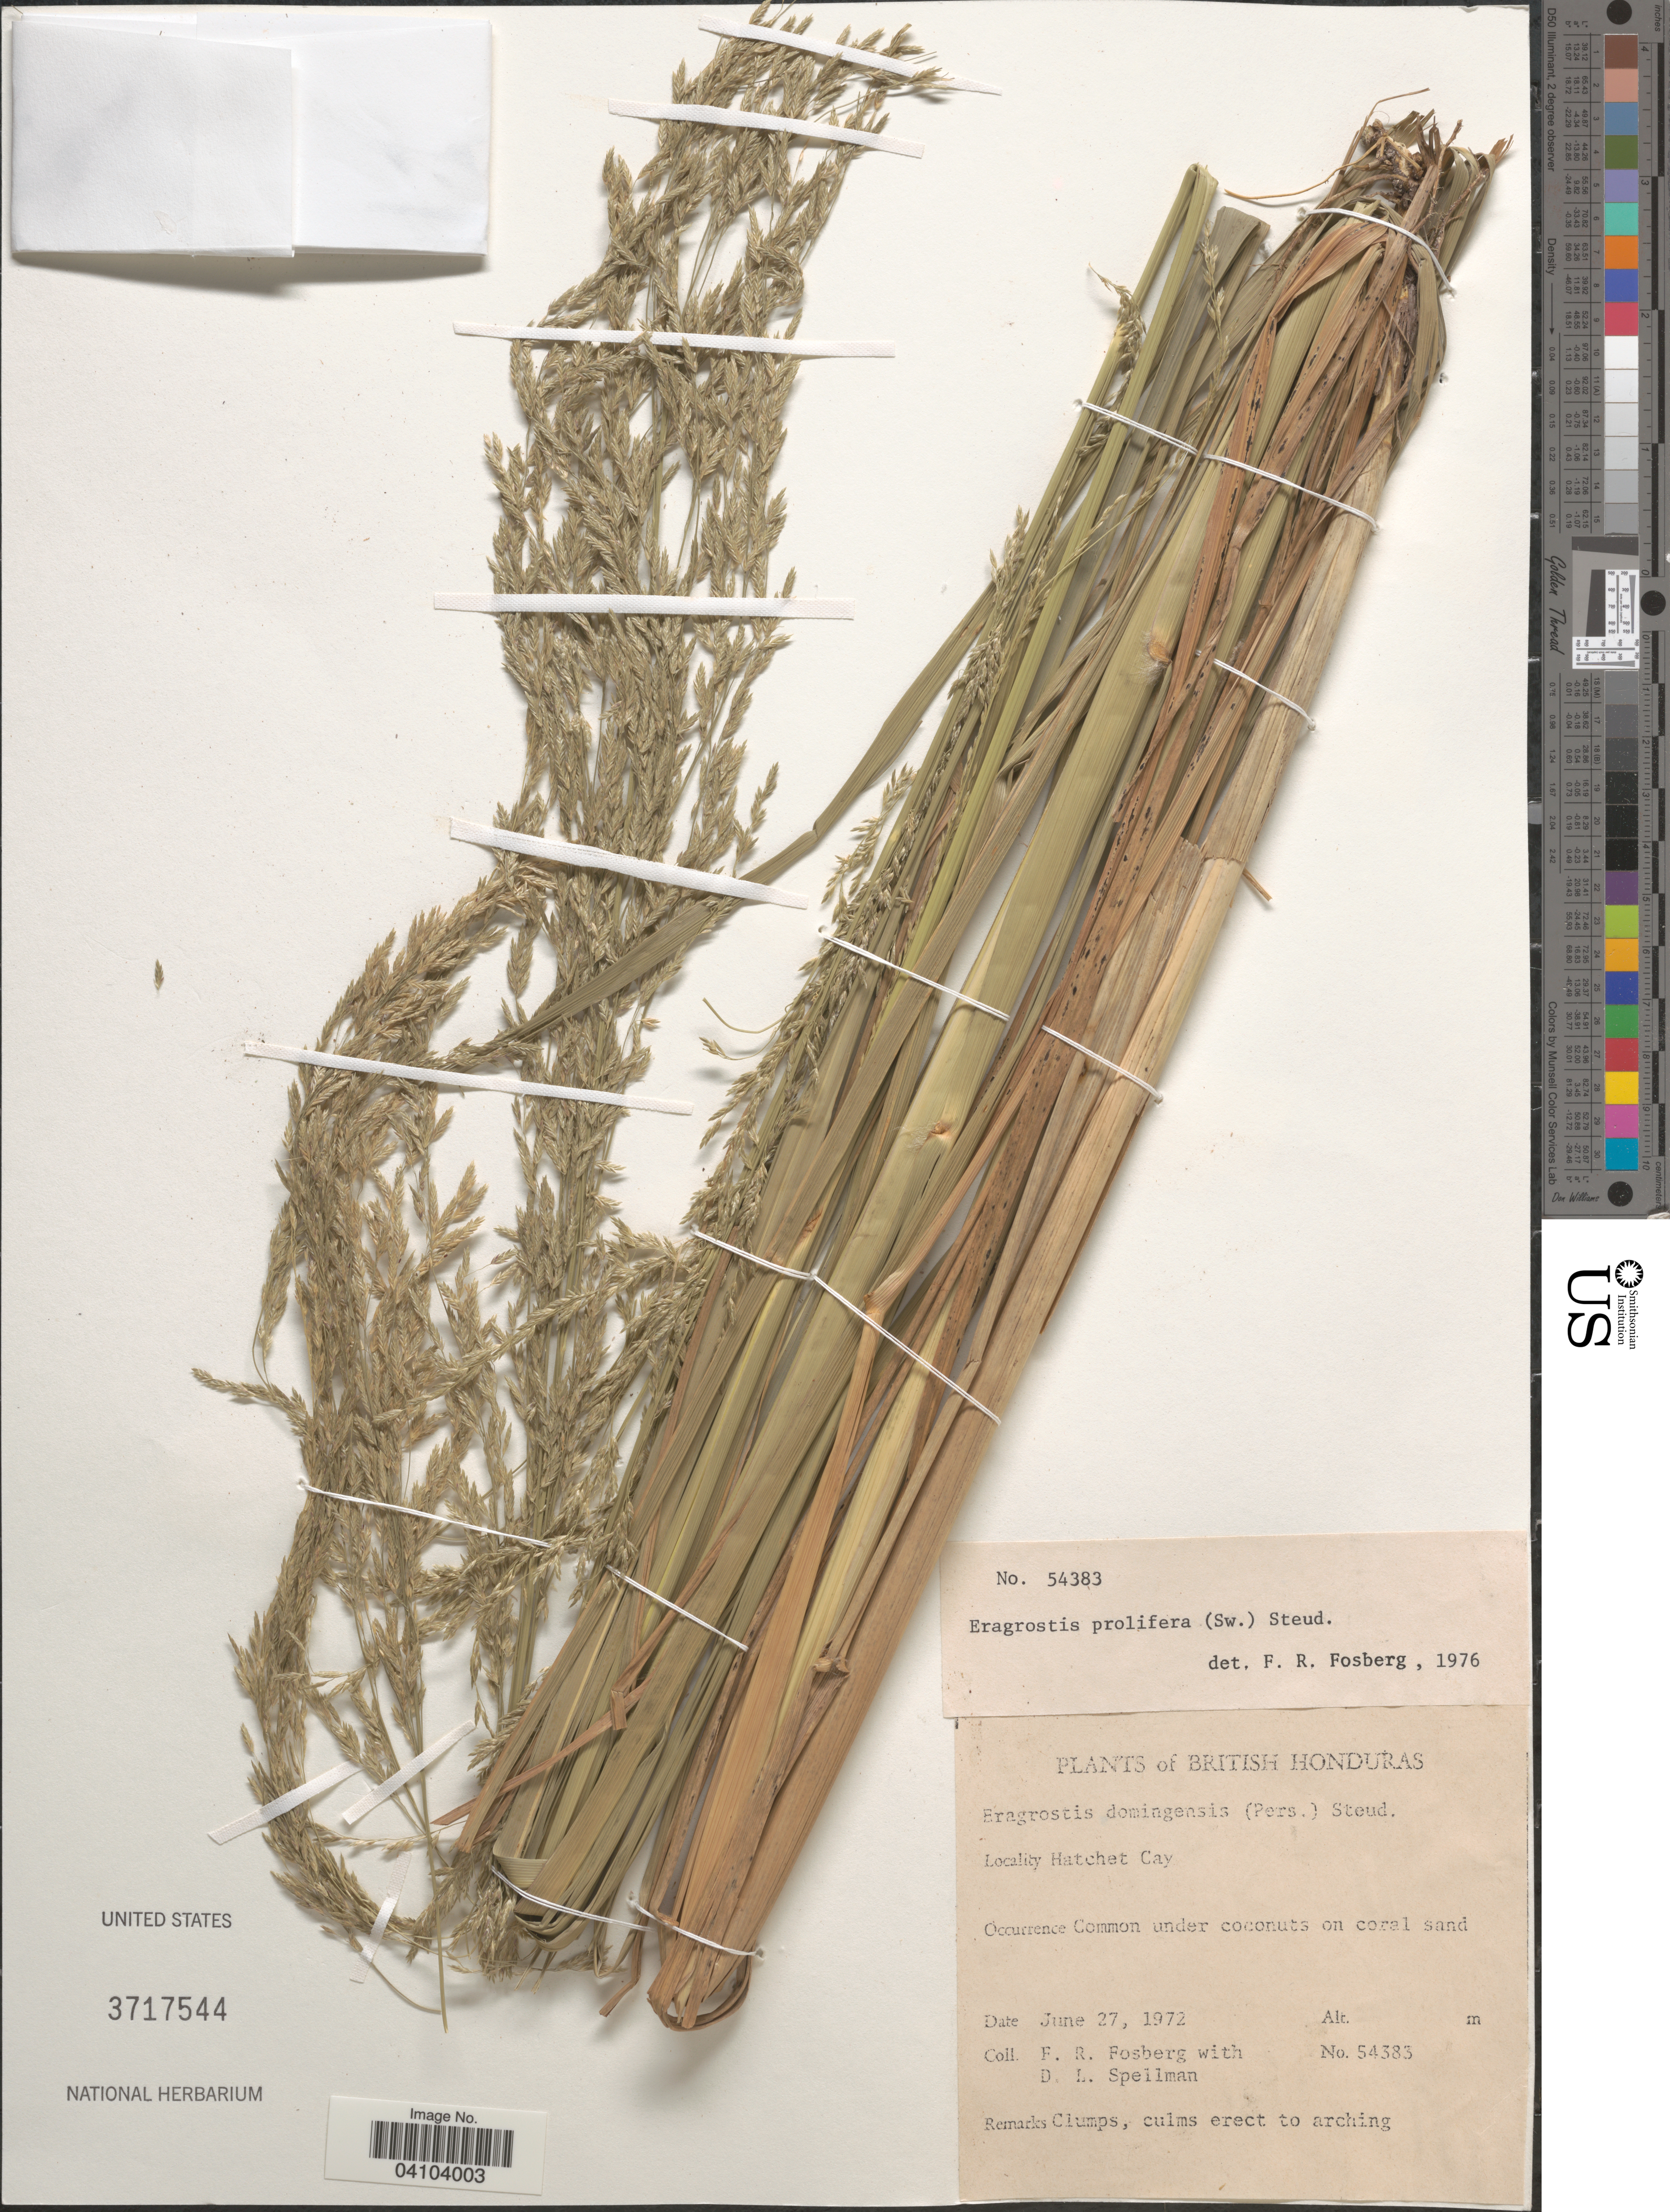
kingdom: Plantae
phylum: Tracheophyta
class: Liliopsida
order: Poales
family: Poaceae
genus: Eragrostis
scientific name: Eragrostis prolifera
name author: (Sw.) Steud.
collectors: F. R. Fosberg & D. L. Spellman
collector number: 54383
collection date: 1972-06-27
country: Belize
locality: British Honduras. Hatchet Cay.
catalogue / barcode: US 3717544